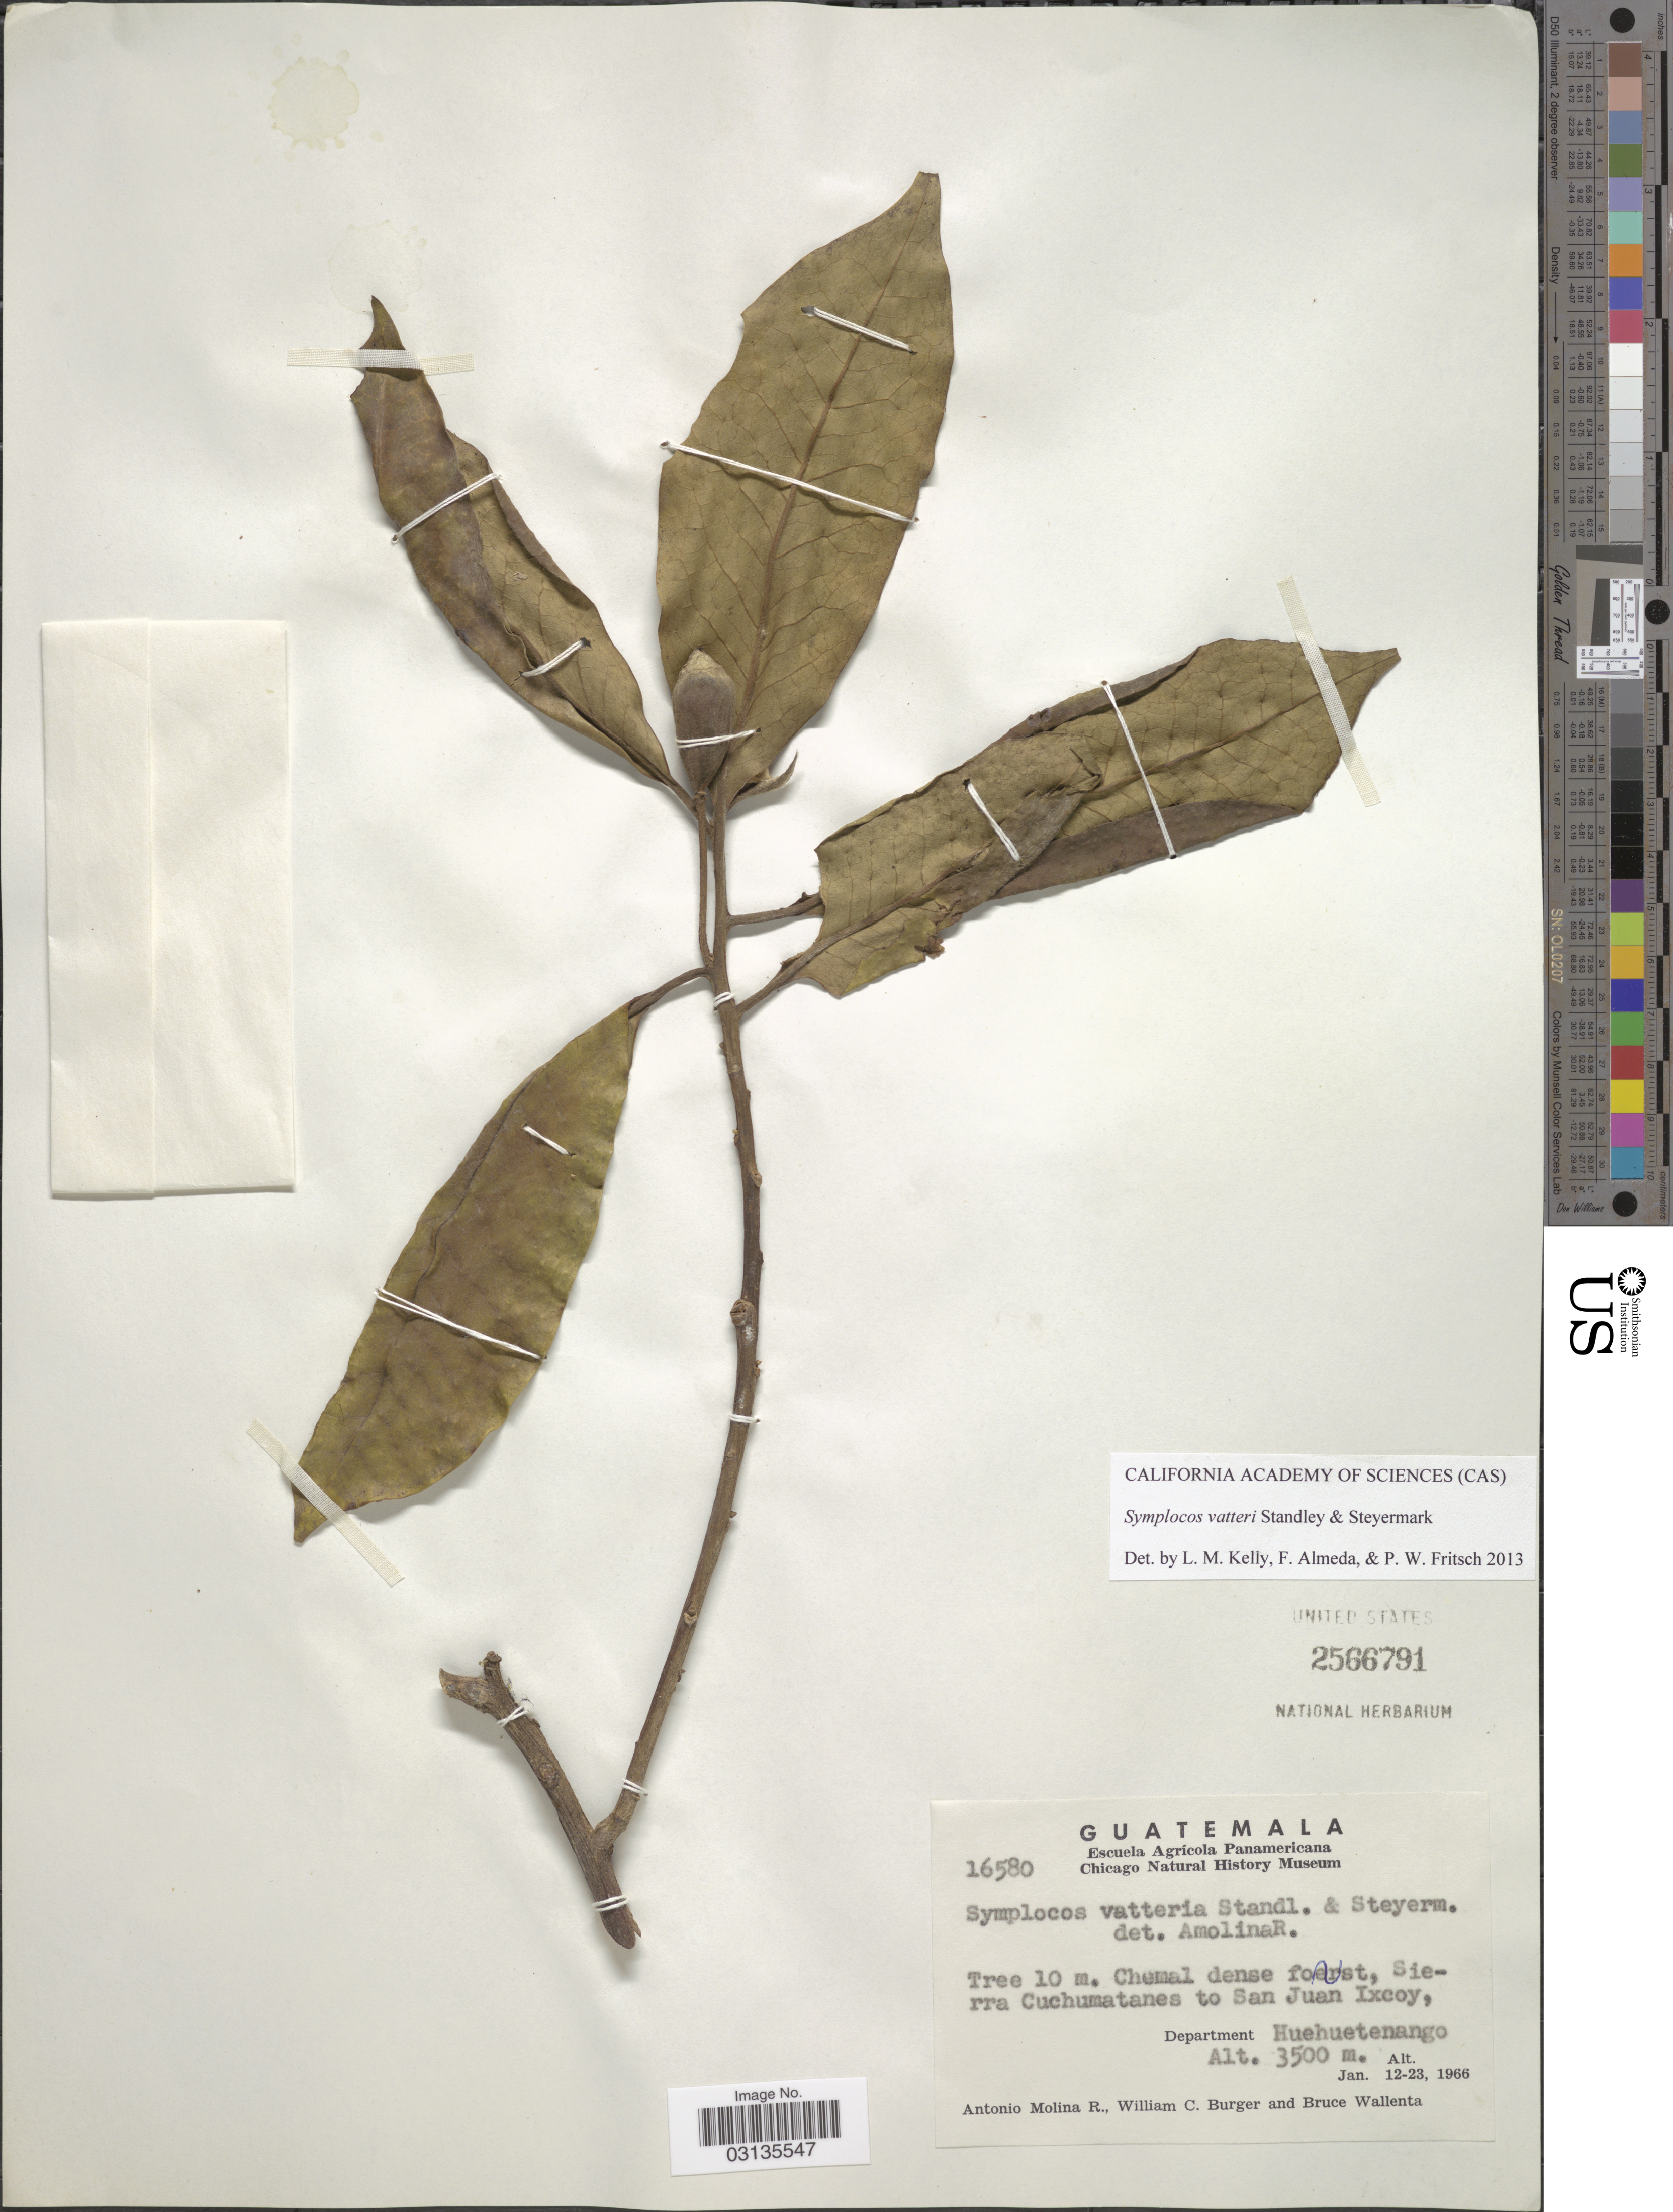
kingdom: Plantae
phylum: Tracheophyta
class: Magnoliopsida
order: Ericales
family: Symplocaceae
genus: Symplocos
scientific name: Symplocos vatteri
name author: Standl. & Steyerm.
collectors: A. Molina R., W. Burger & B. Wallenta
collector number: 16580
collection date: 1966-01-12/1966-01-23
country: Guatemala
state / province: Huehuetenango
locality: Sierra Cuchumatanes to San Juan Ixcoy, Department Huehuetenango.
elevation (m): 3500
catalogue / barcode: US 2566791